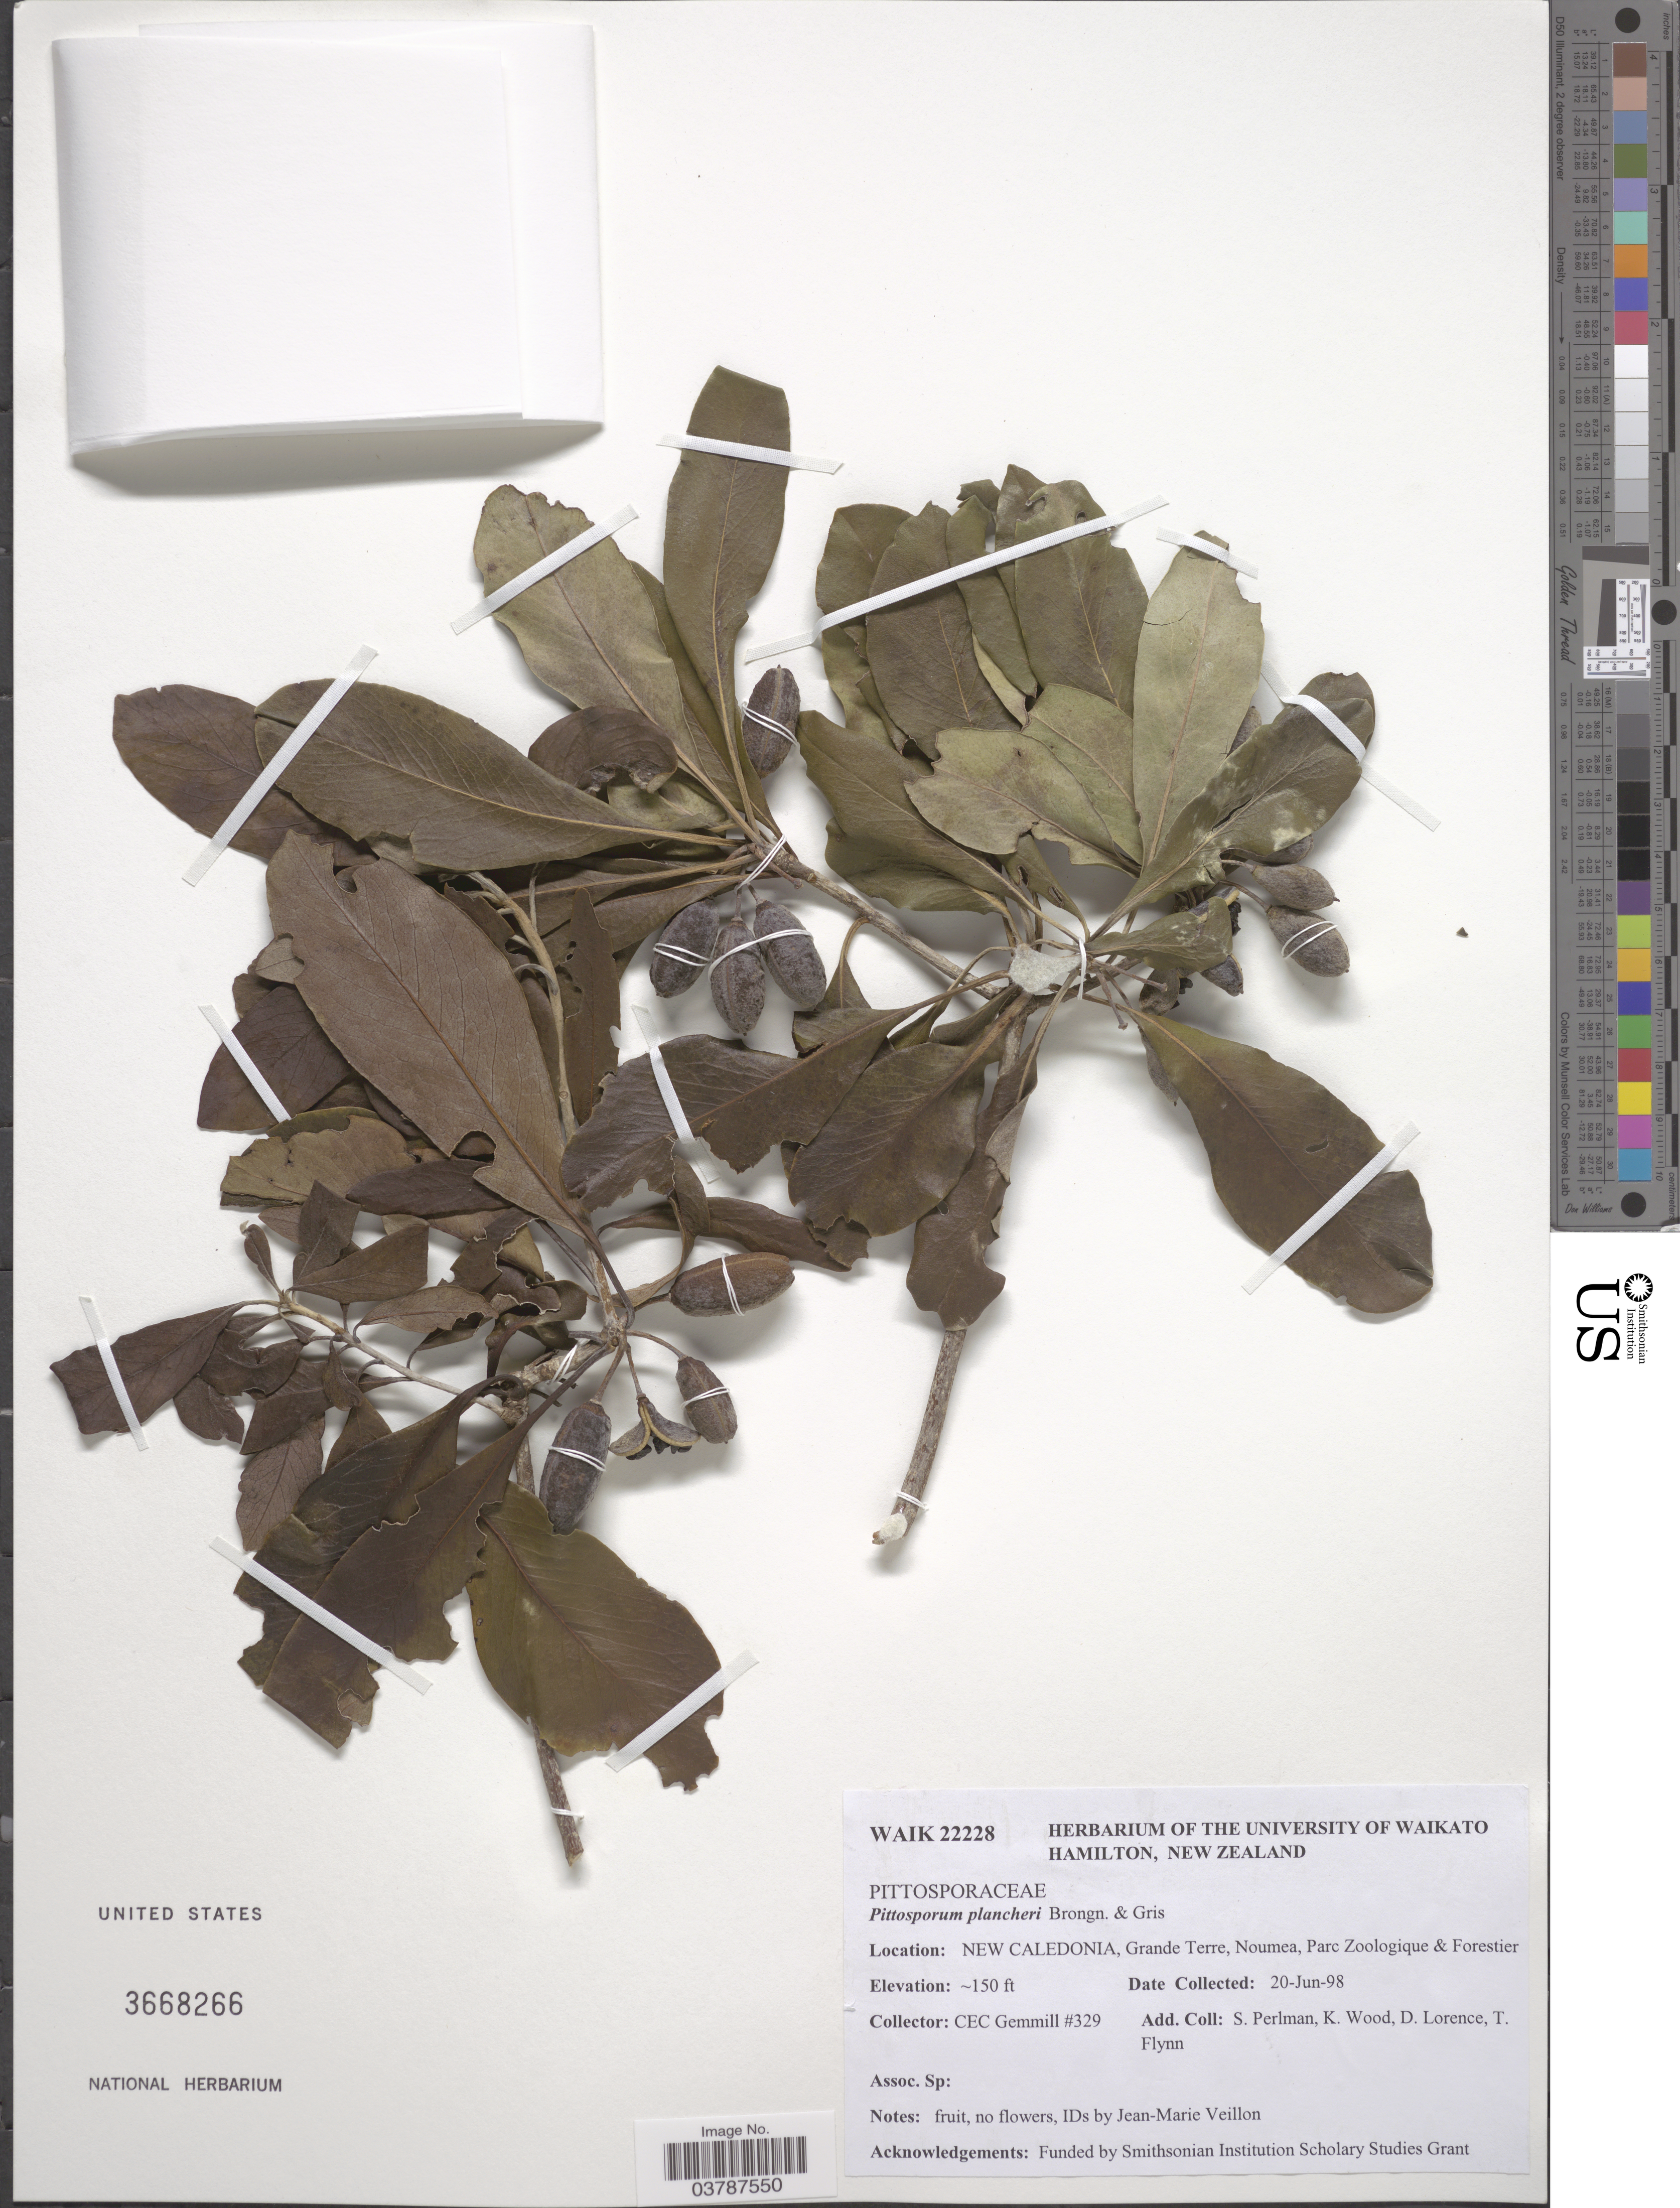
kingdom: Plantae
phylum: Tracheophyta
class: Magnoliopsida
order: Apiales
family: Pittosporaceae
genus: Pittosporum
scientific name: Pittosporum pancheri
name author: Brongn. & Gris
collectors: C. Gemmill, S. Perlman, K. Wood, D. Lorence & T. Flynn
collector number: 329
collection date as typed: Transcribed d/m/y: 20/6/98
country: New Caledonia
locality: Grande Terre, Noumea, Parc Zoologique & Forestier.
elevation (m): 46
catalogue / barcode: US 3668266